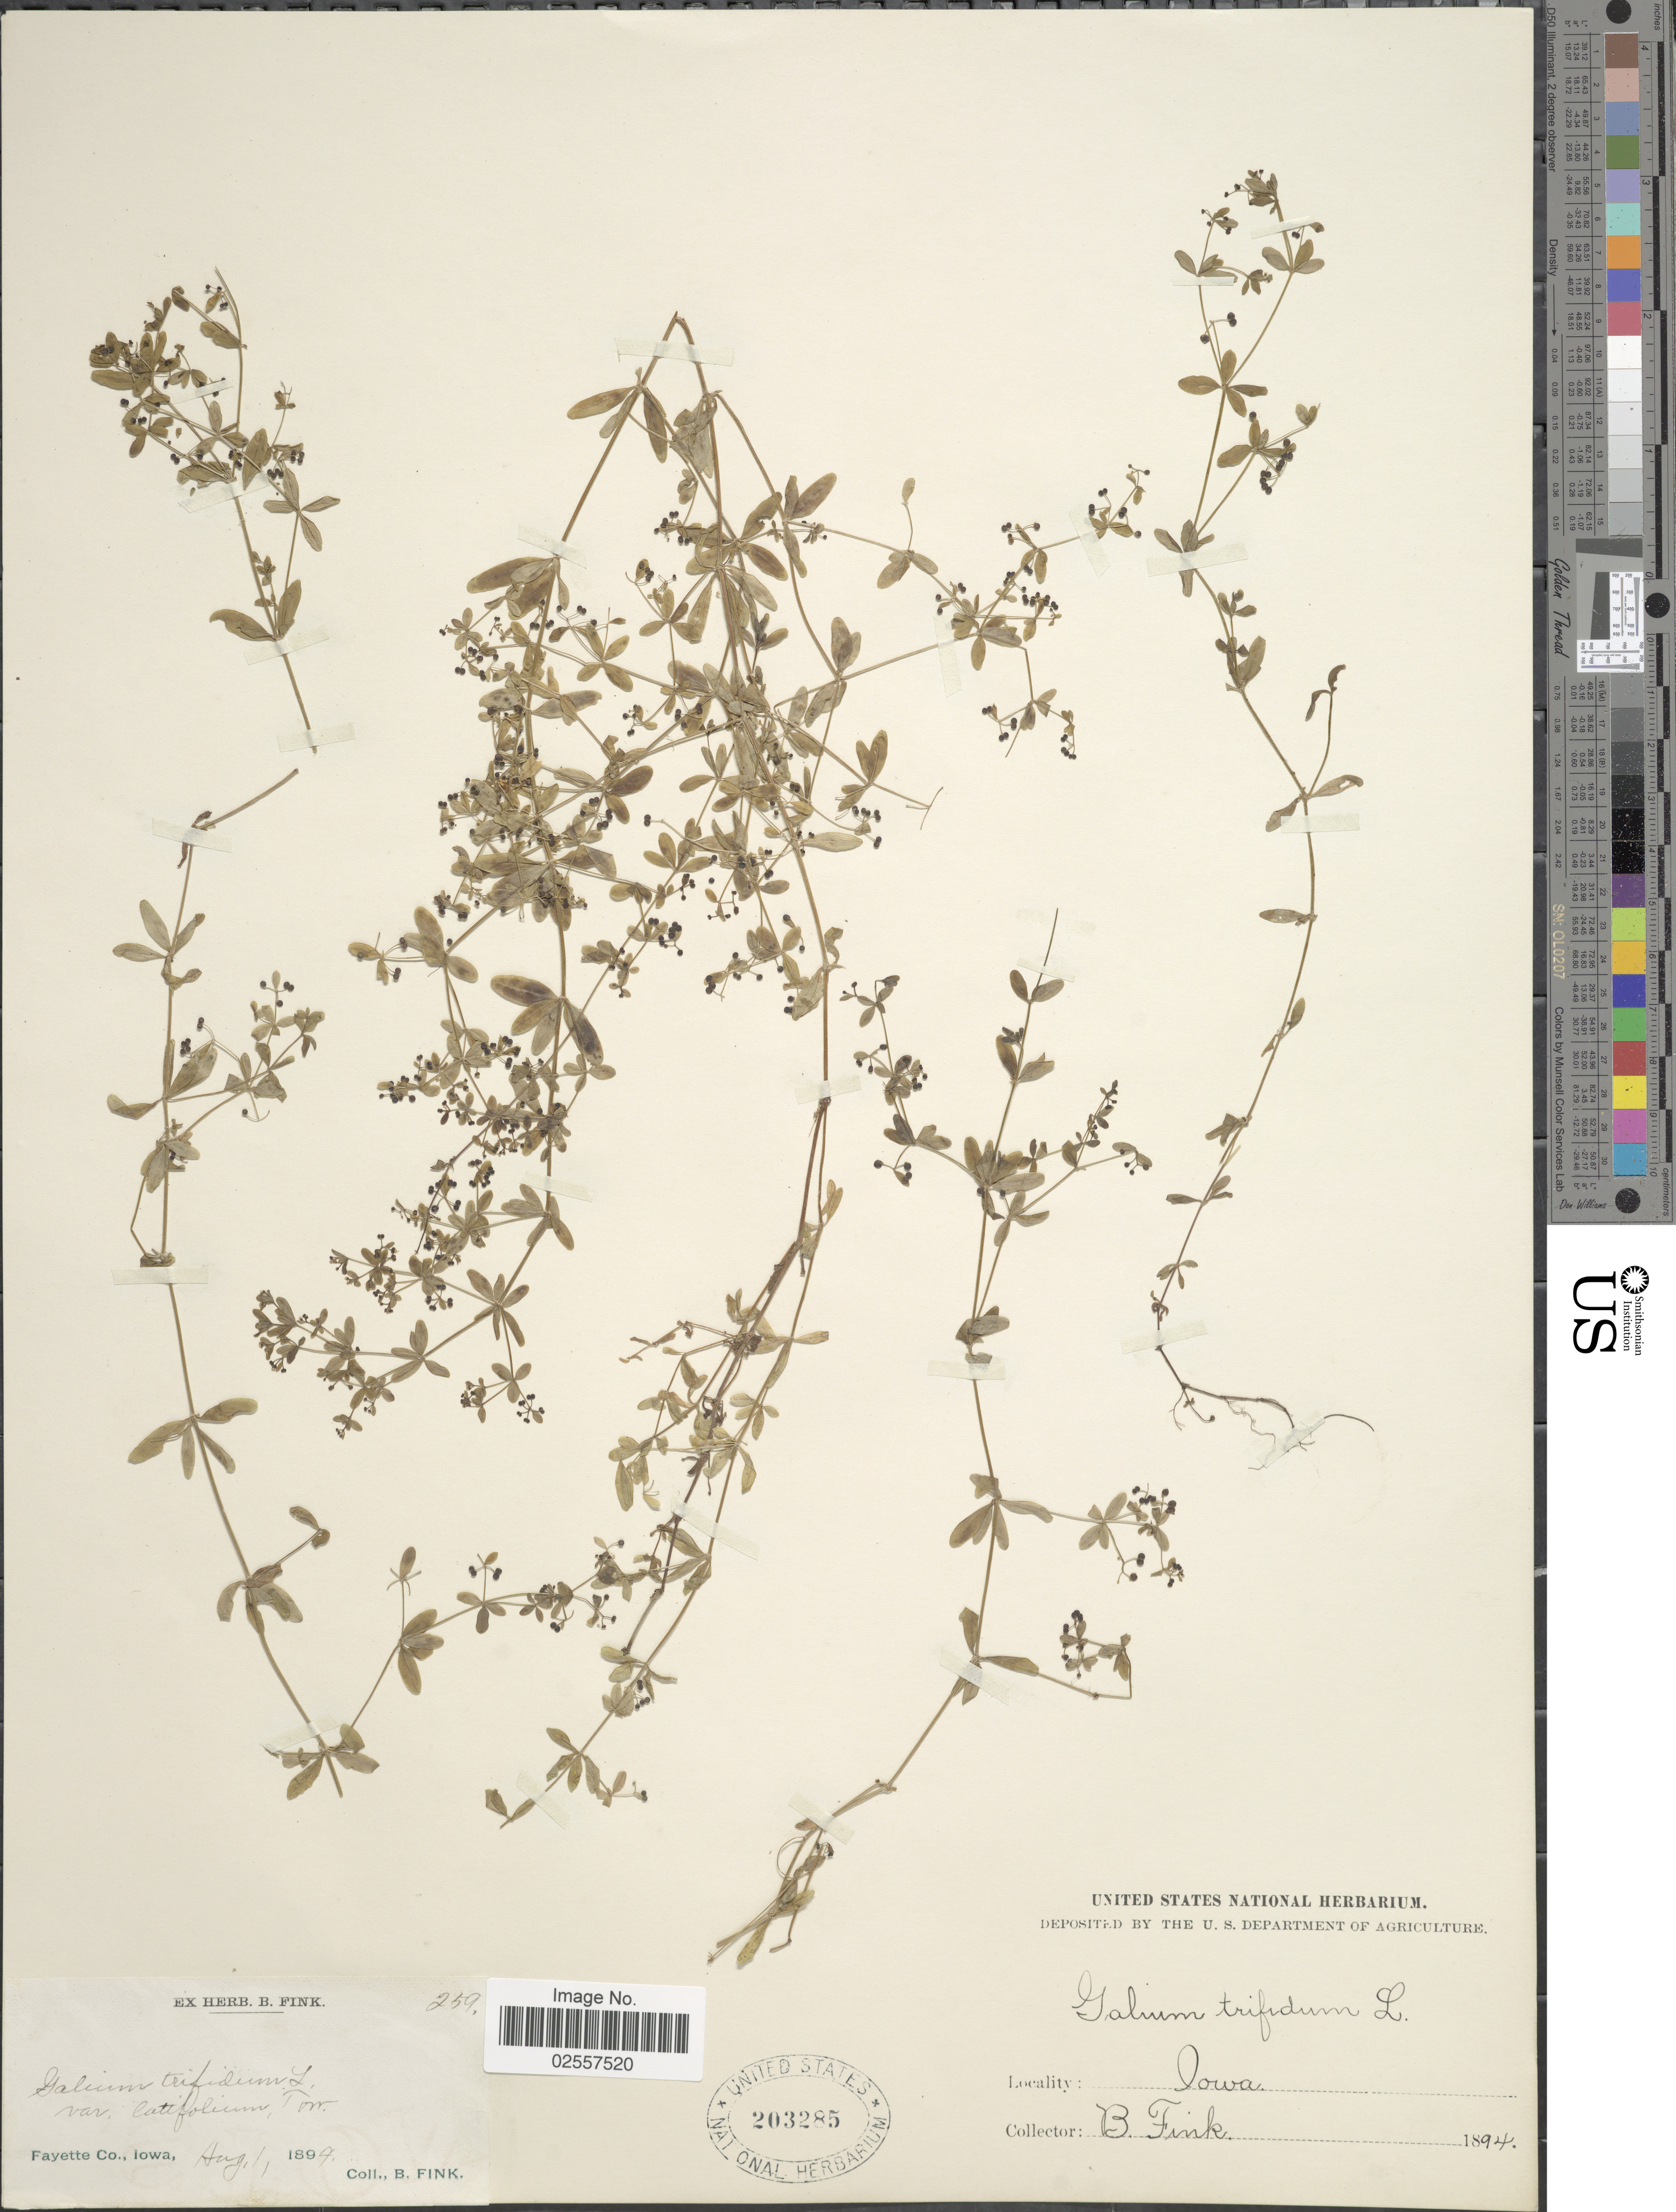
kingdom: Plantae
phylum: Tracheophyta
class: Magnoliopsida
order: Gentianales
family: Rubiaceae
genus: Galium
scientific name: Galium claytoni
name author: Michx.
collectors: B. Fink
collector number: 259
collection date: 1894-08-01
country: United States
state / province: Iowa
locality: Fayette Co.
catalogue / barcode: US 203285